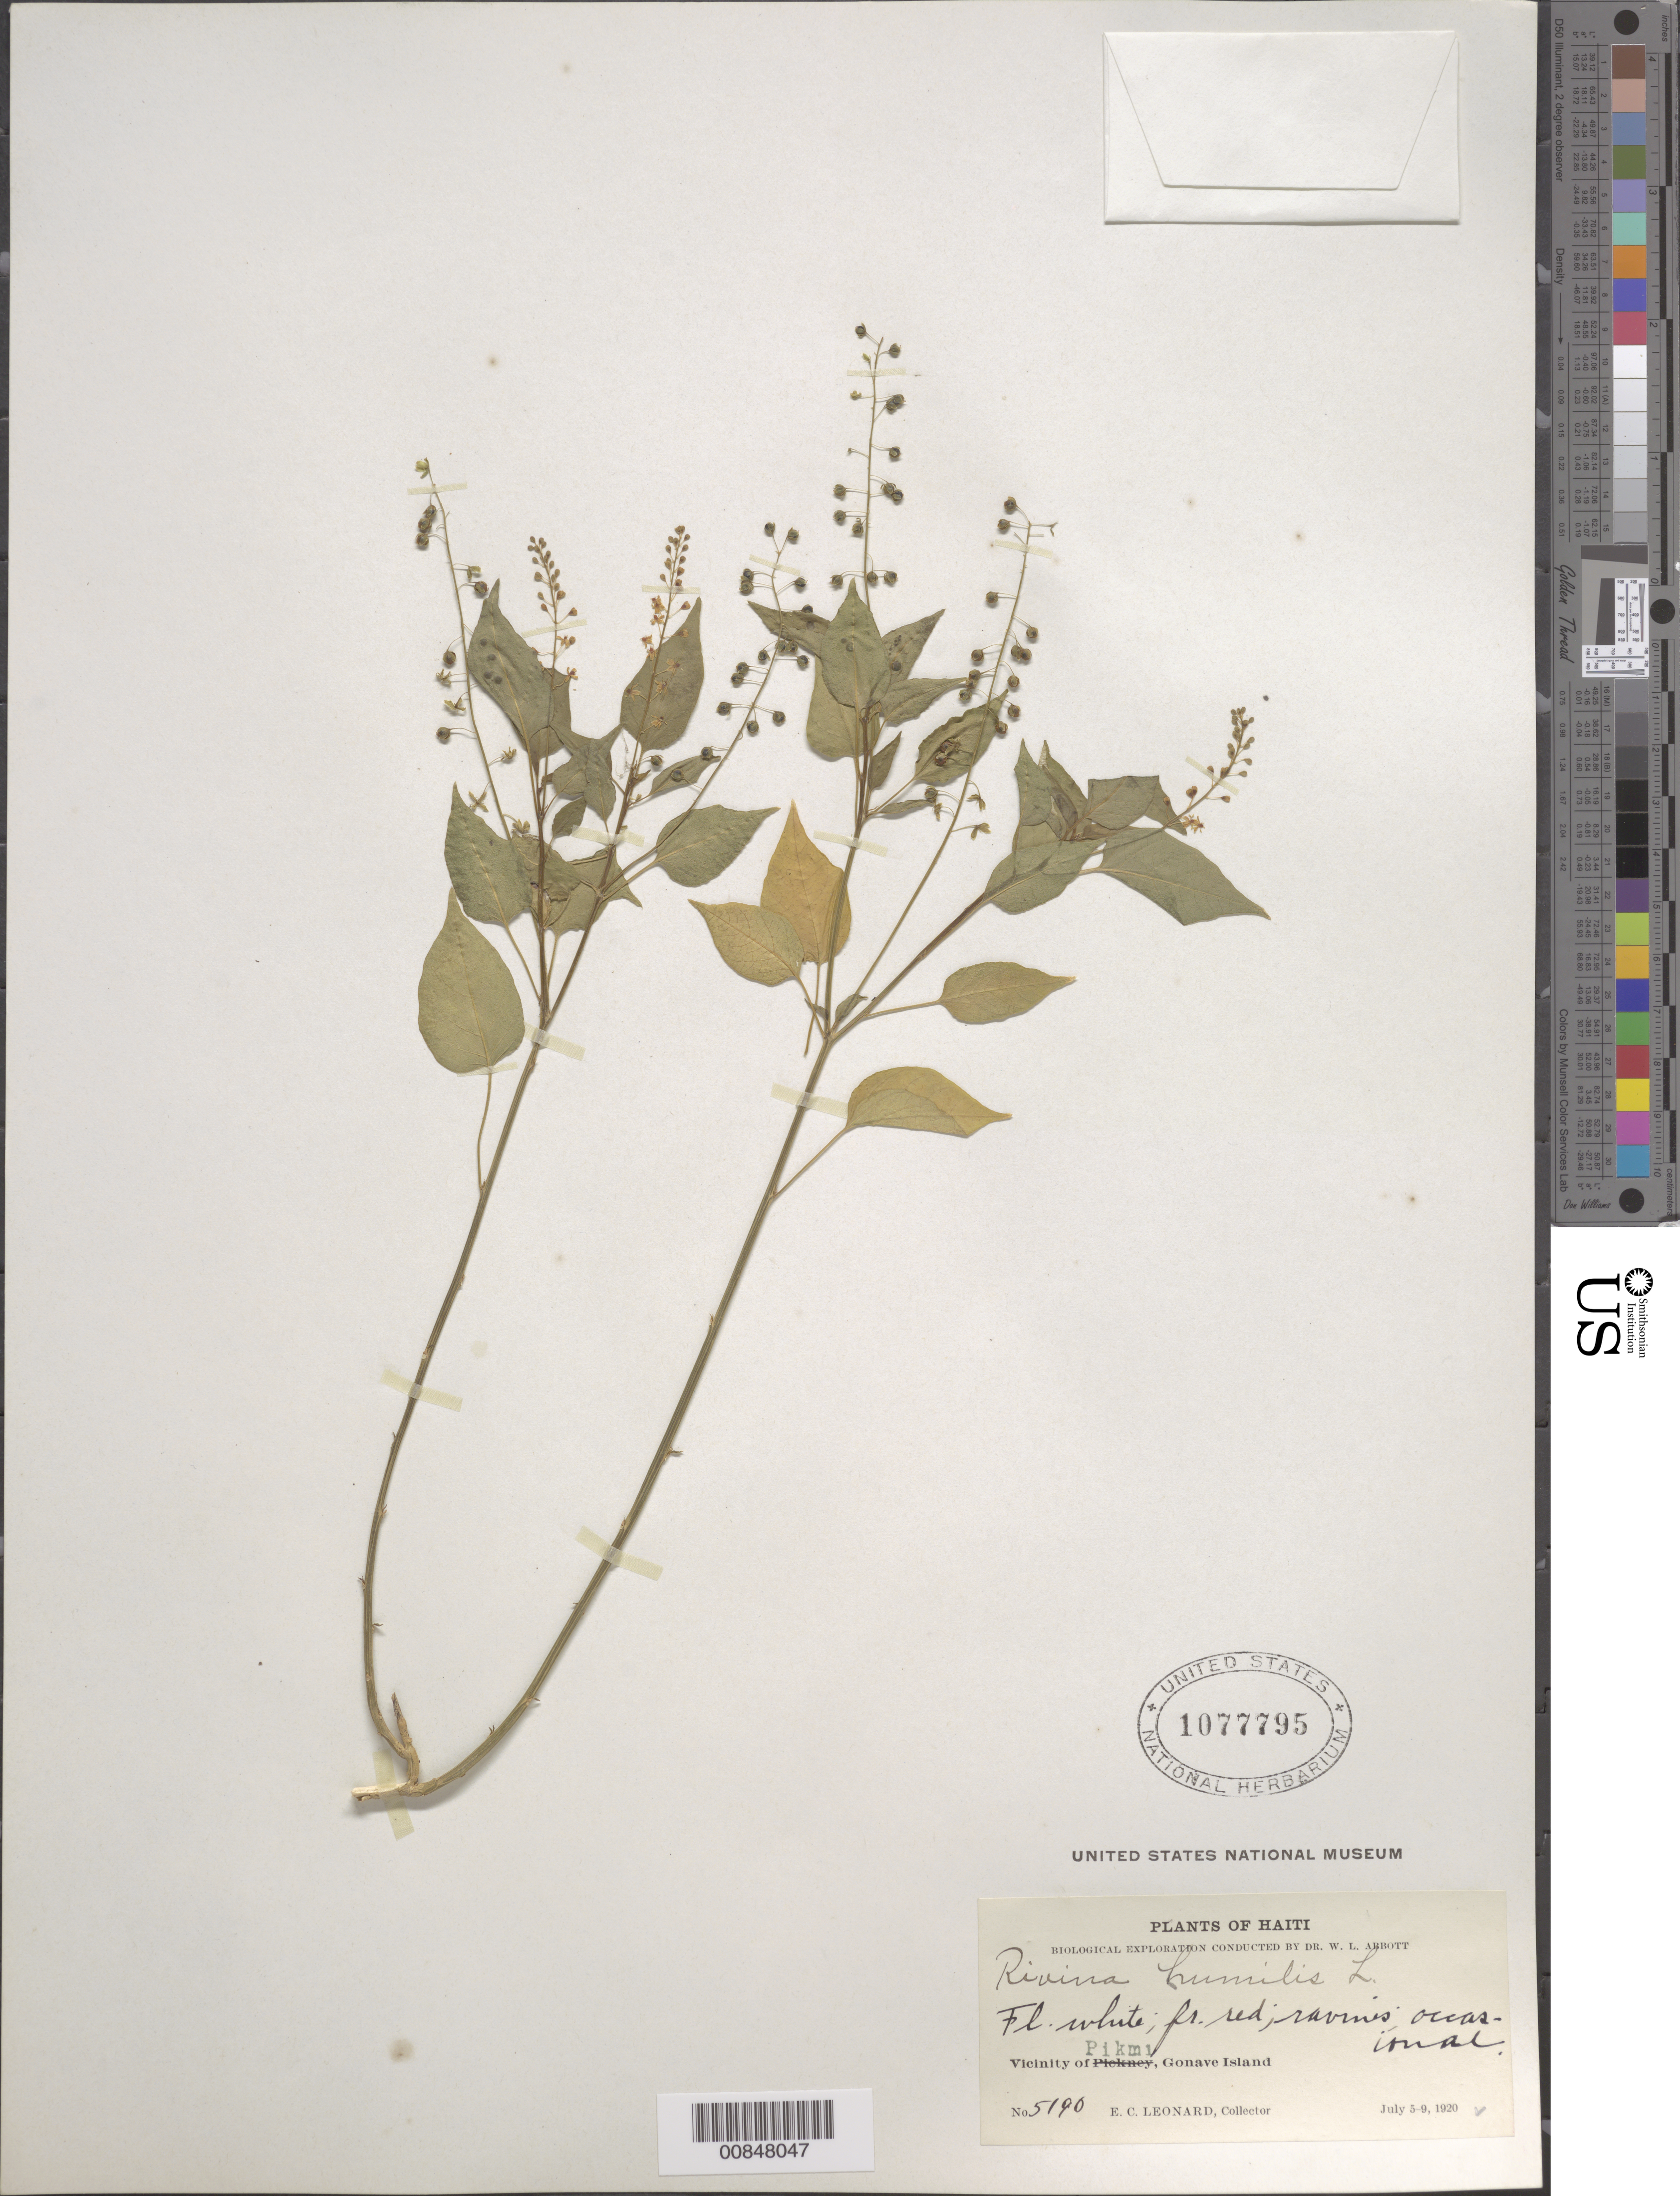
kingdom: Plantae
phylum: Tracheophyta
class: Magnoliopsida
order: Caryophyllales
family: Phytolaccaceae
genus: Rivina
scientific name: Rivina humilis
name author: L.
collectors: E. C. Leonard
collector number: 5190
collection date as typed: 05 Jul 1920 to 09 Jul 1920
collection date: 1920-07-05/1920-07-09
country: Haiti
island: Gonave I.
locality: Vicinity of Pikmi, Gonave Island.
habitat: Ravines.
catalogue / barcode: US 1077795